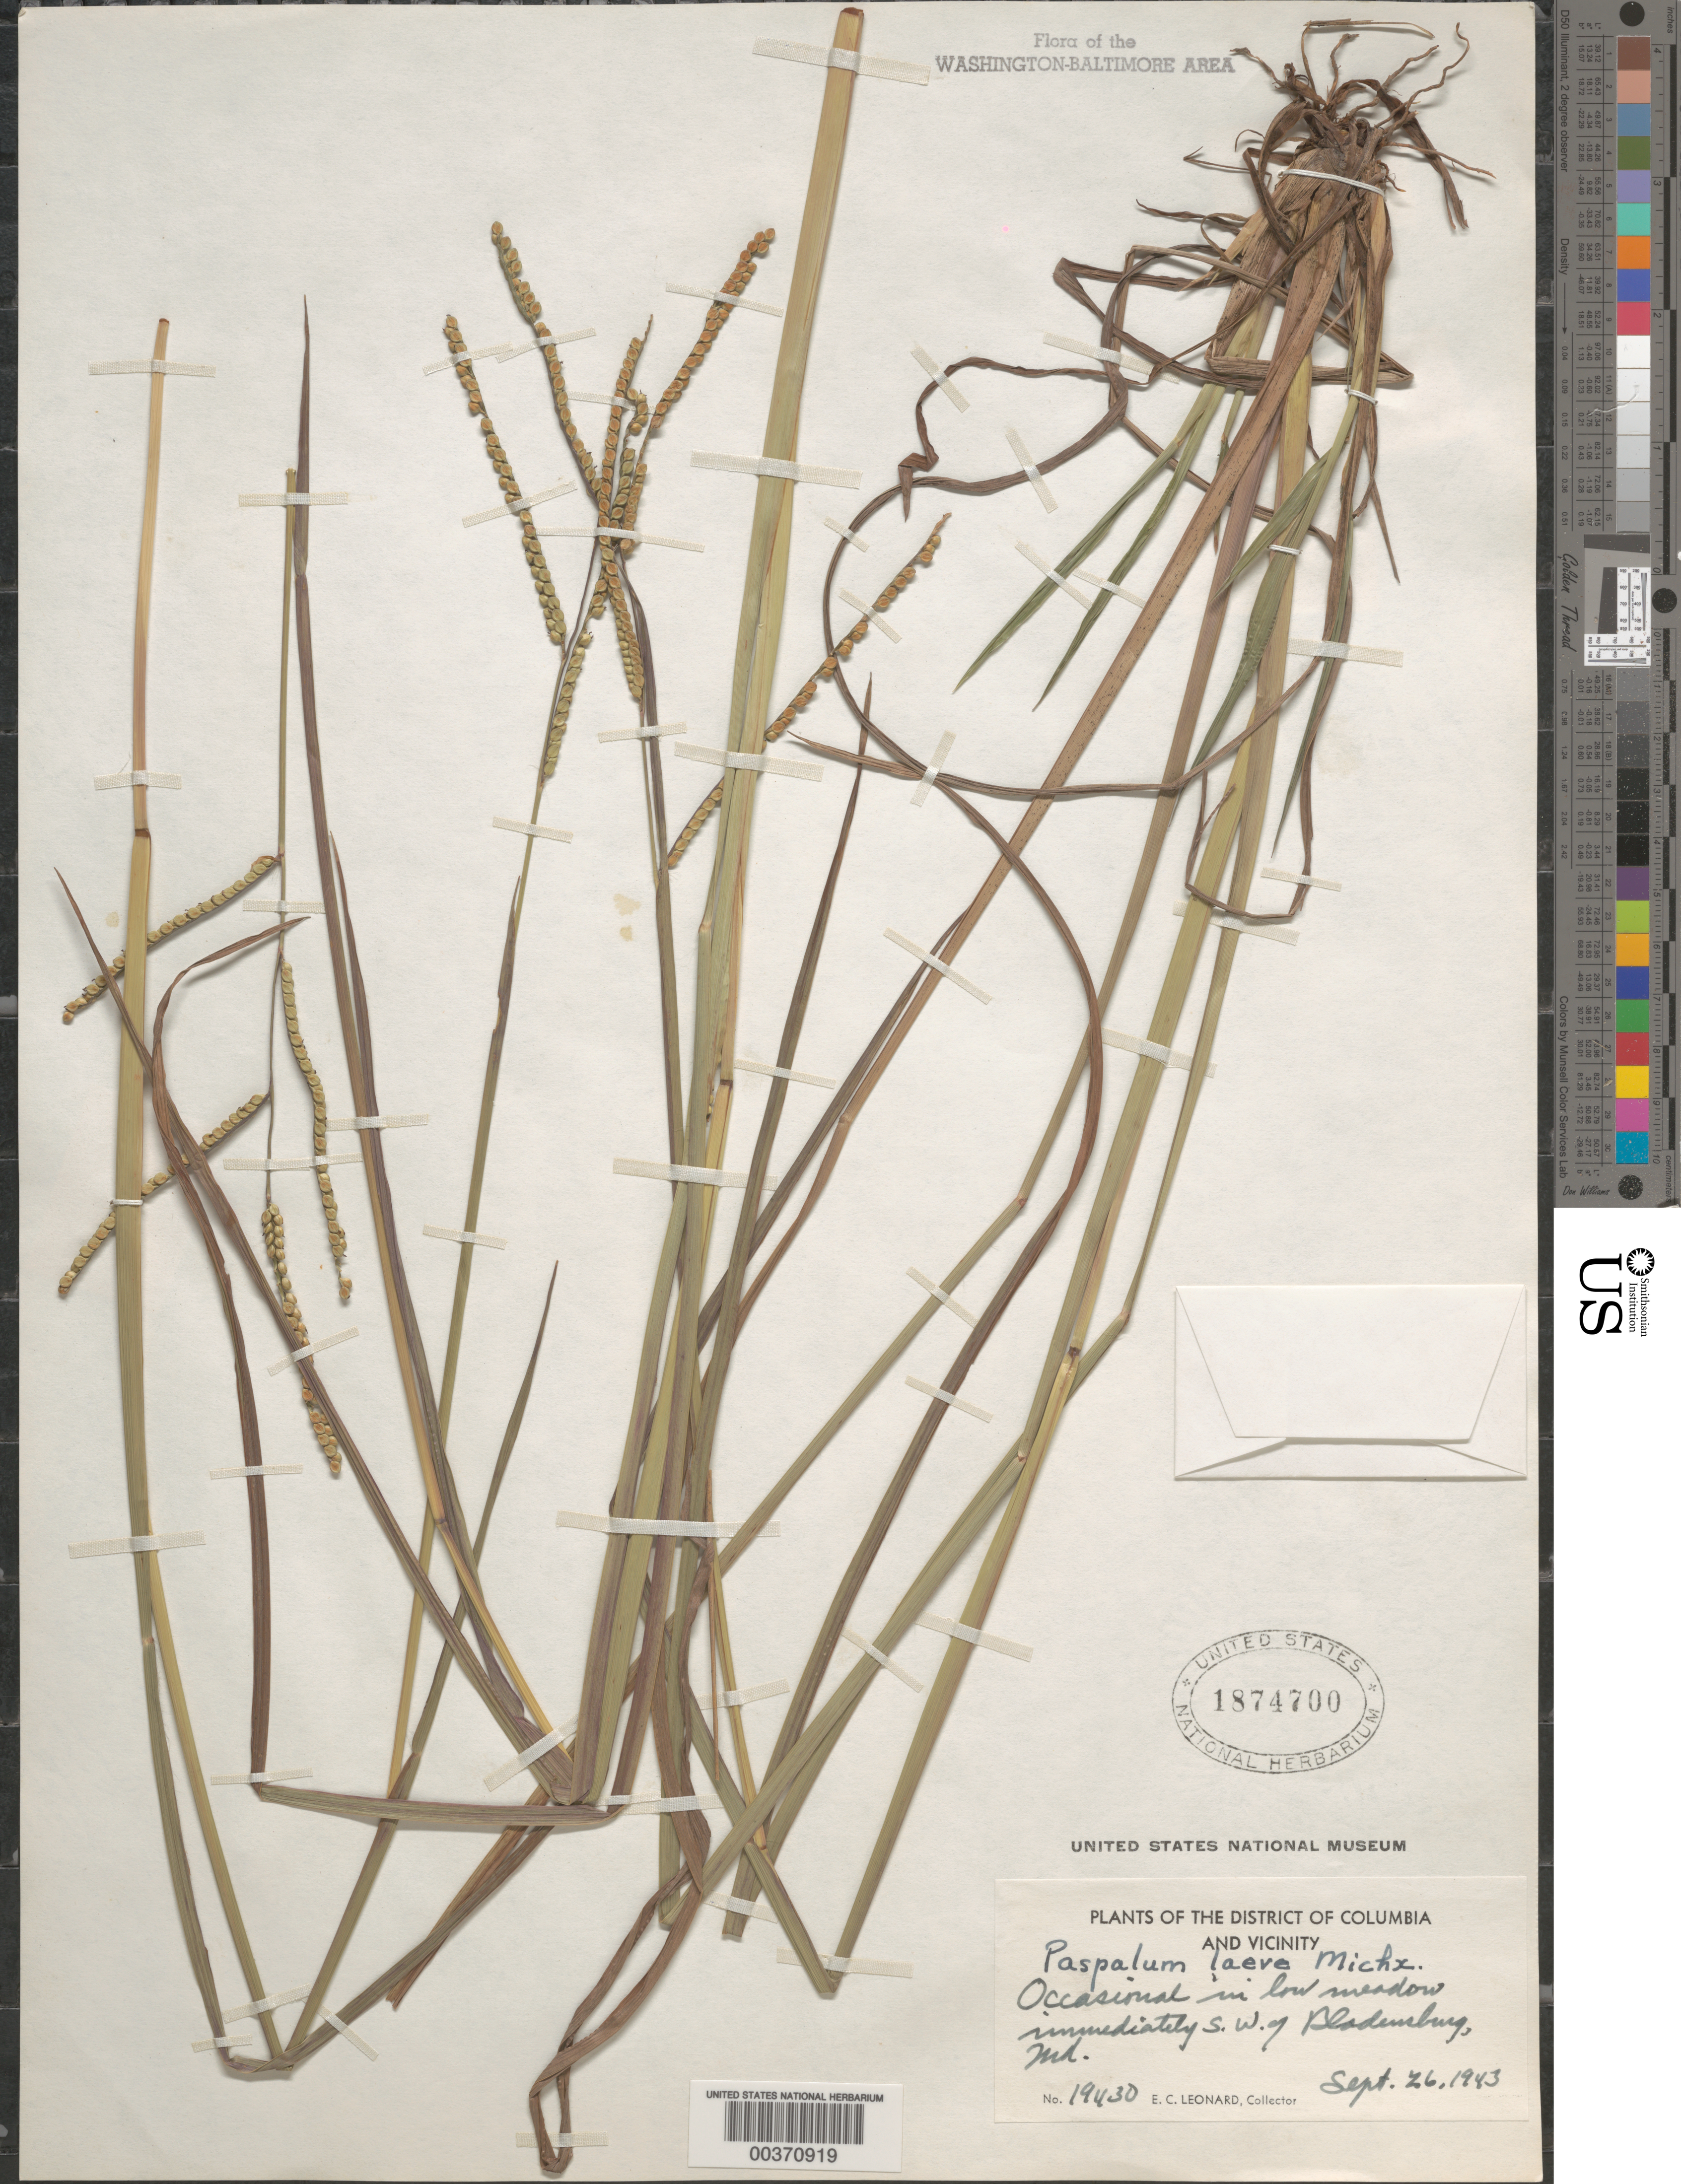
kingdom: Plantae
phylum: Tracheophyta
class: Liliopsida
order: Poales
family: Poaceae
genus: Paspalum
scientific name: Paspalum laeve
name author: Michx.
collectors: E. C. Leonard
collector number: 19430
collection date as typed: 26 Sep 1943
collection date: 1943-09-26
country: United States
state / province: Maryland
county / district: Prince George's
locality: Southwest of Bladensburg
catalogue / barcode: US 1874700